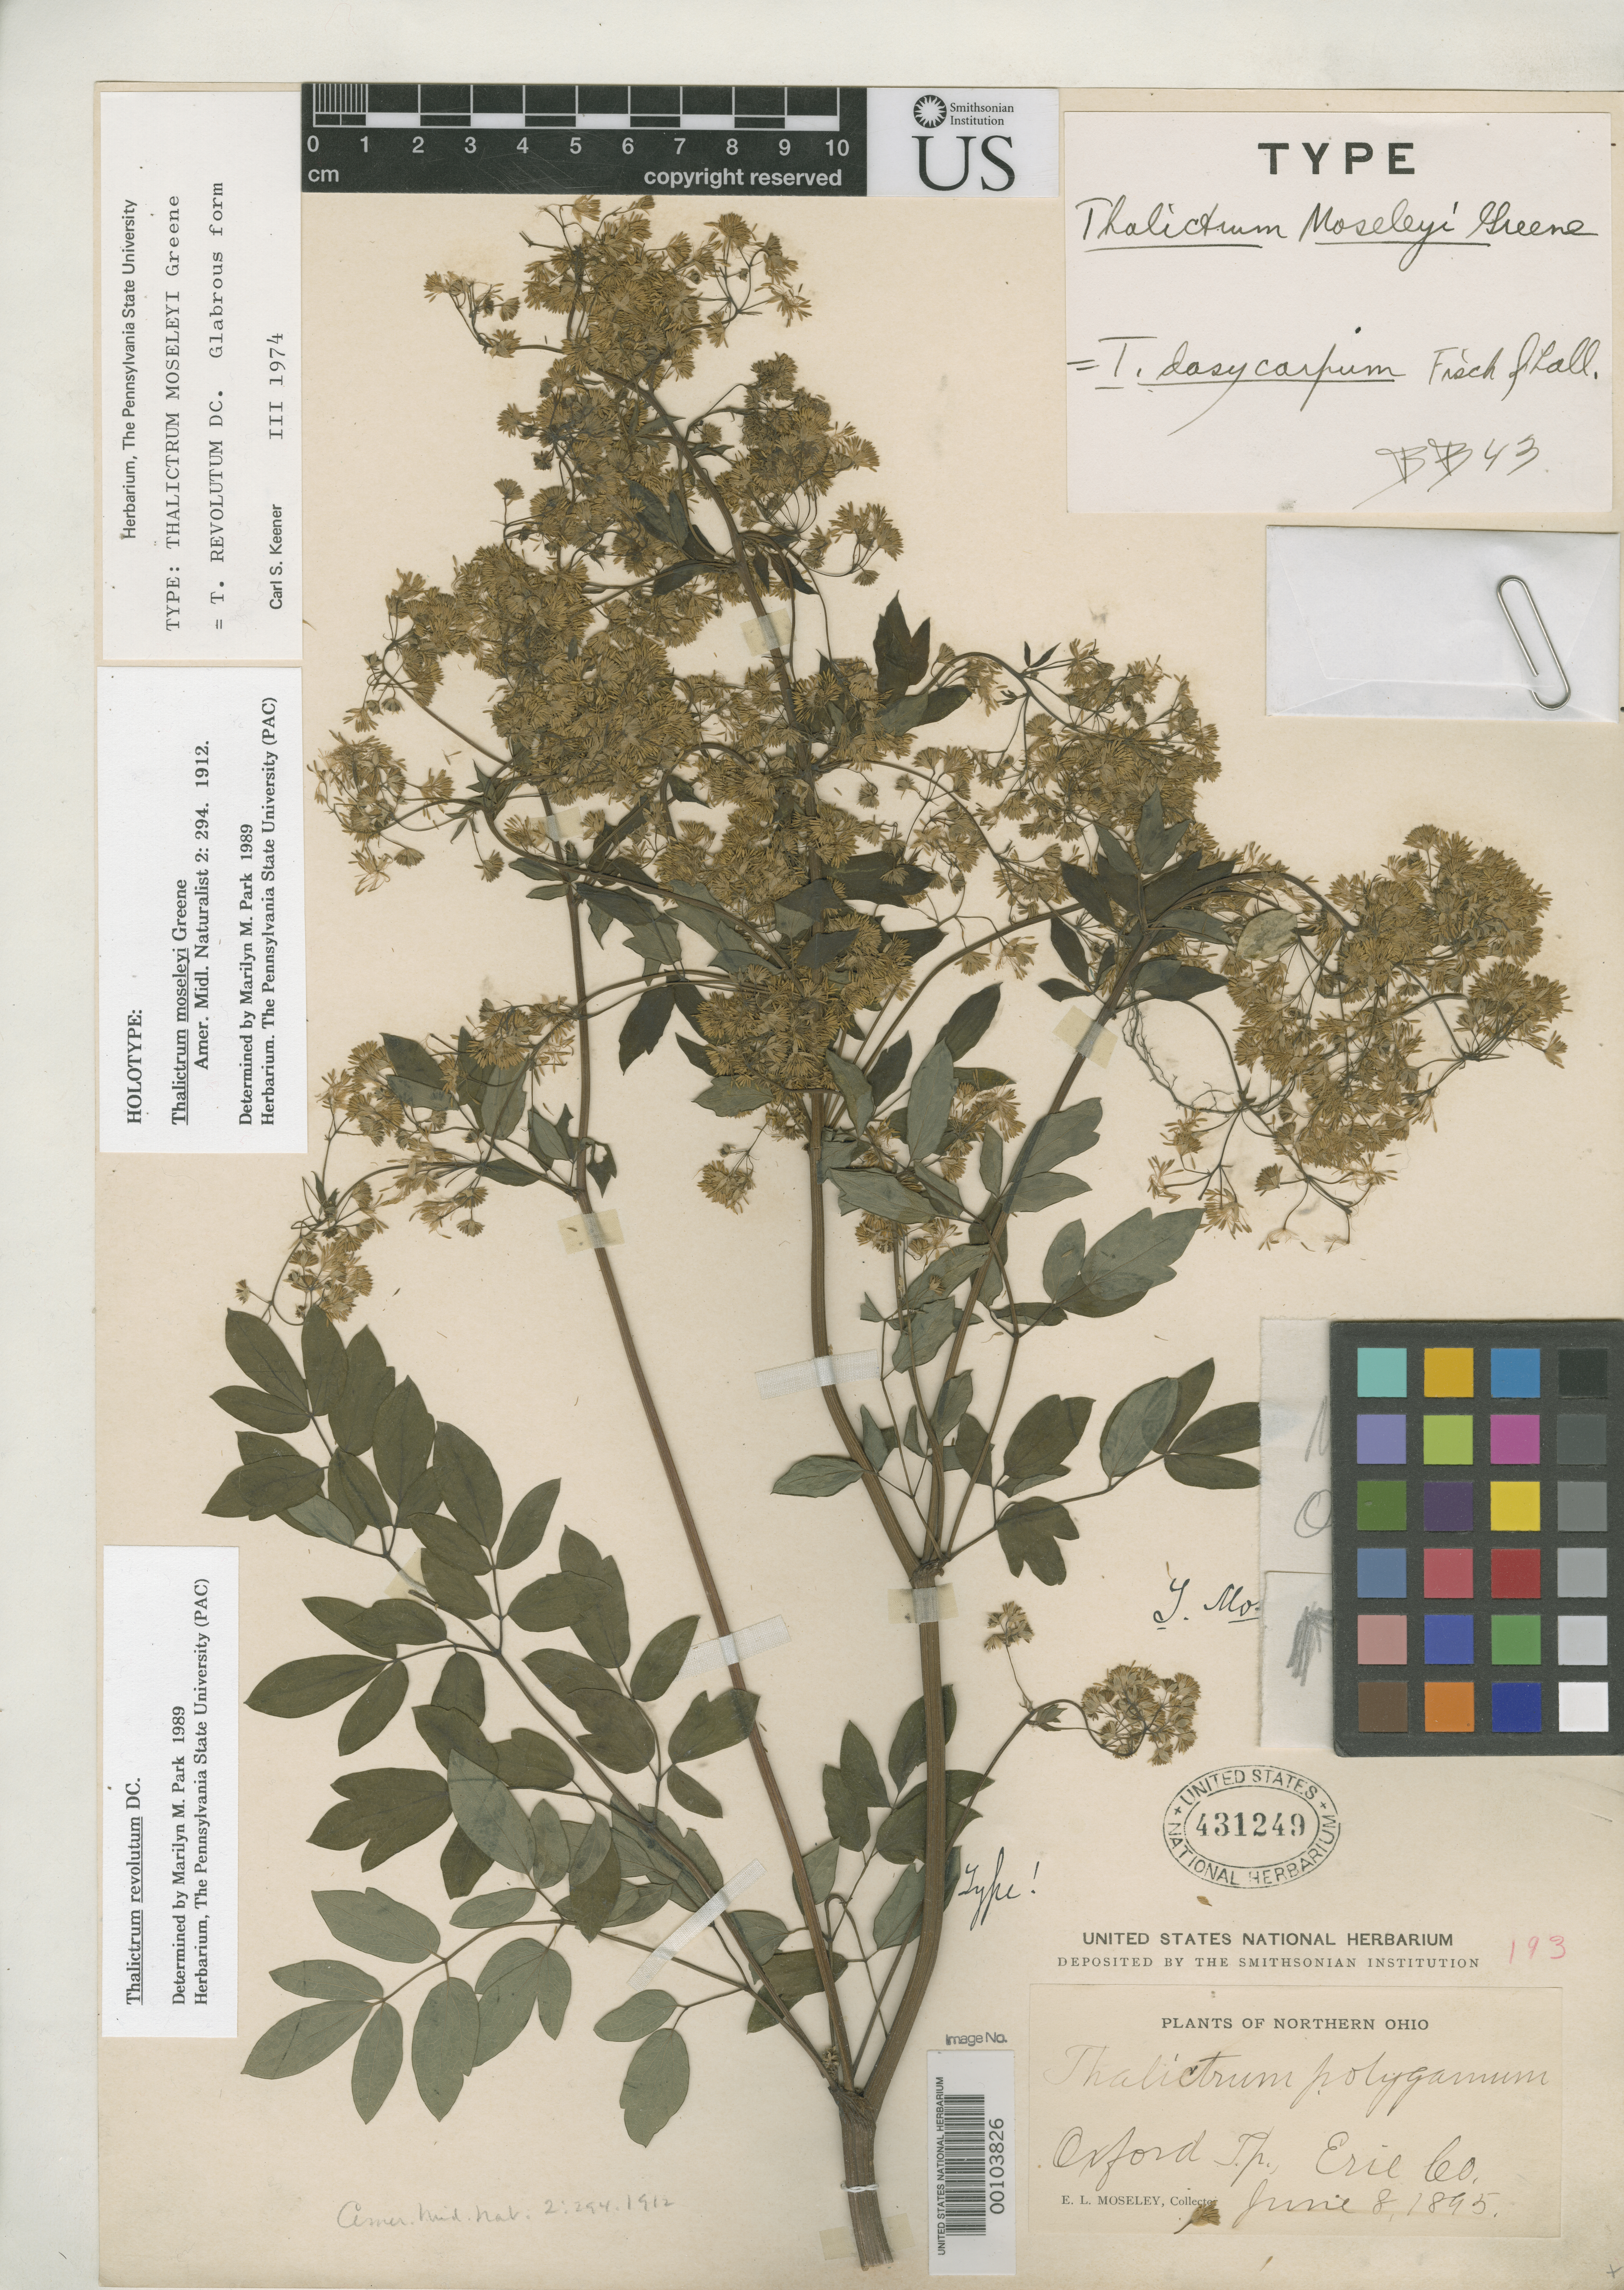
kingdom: Plantae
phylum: Tracheophyta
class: Magnoliopsida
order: Ranunculales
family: Ranunculaceae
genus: Thalictrum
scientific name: Thalictrum moseleyi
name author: Greene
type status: Holotype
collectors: E. Moseley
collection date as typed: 08 Jun 1895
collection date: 1895-06-08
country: United States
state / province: Ohio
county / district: Erie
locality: At Oxford.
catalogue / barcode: US 431249